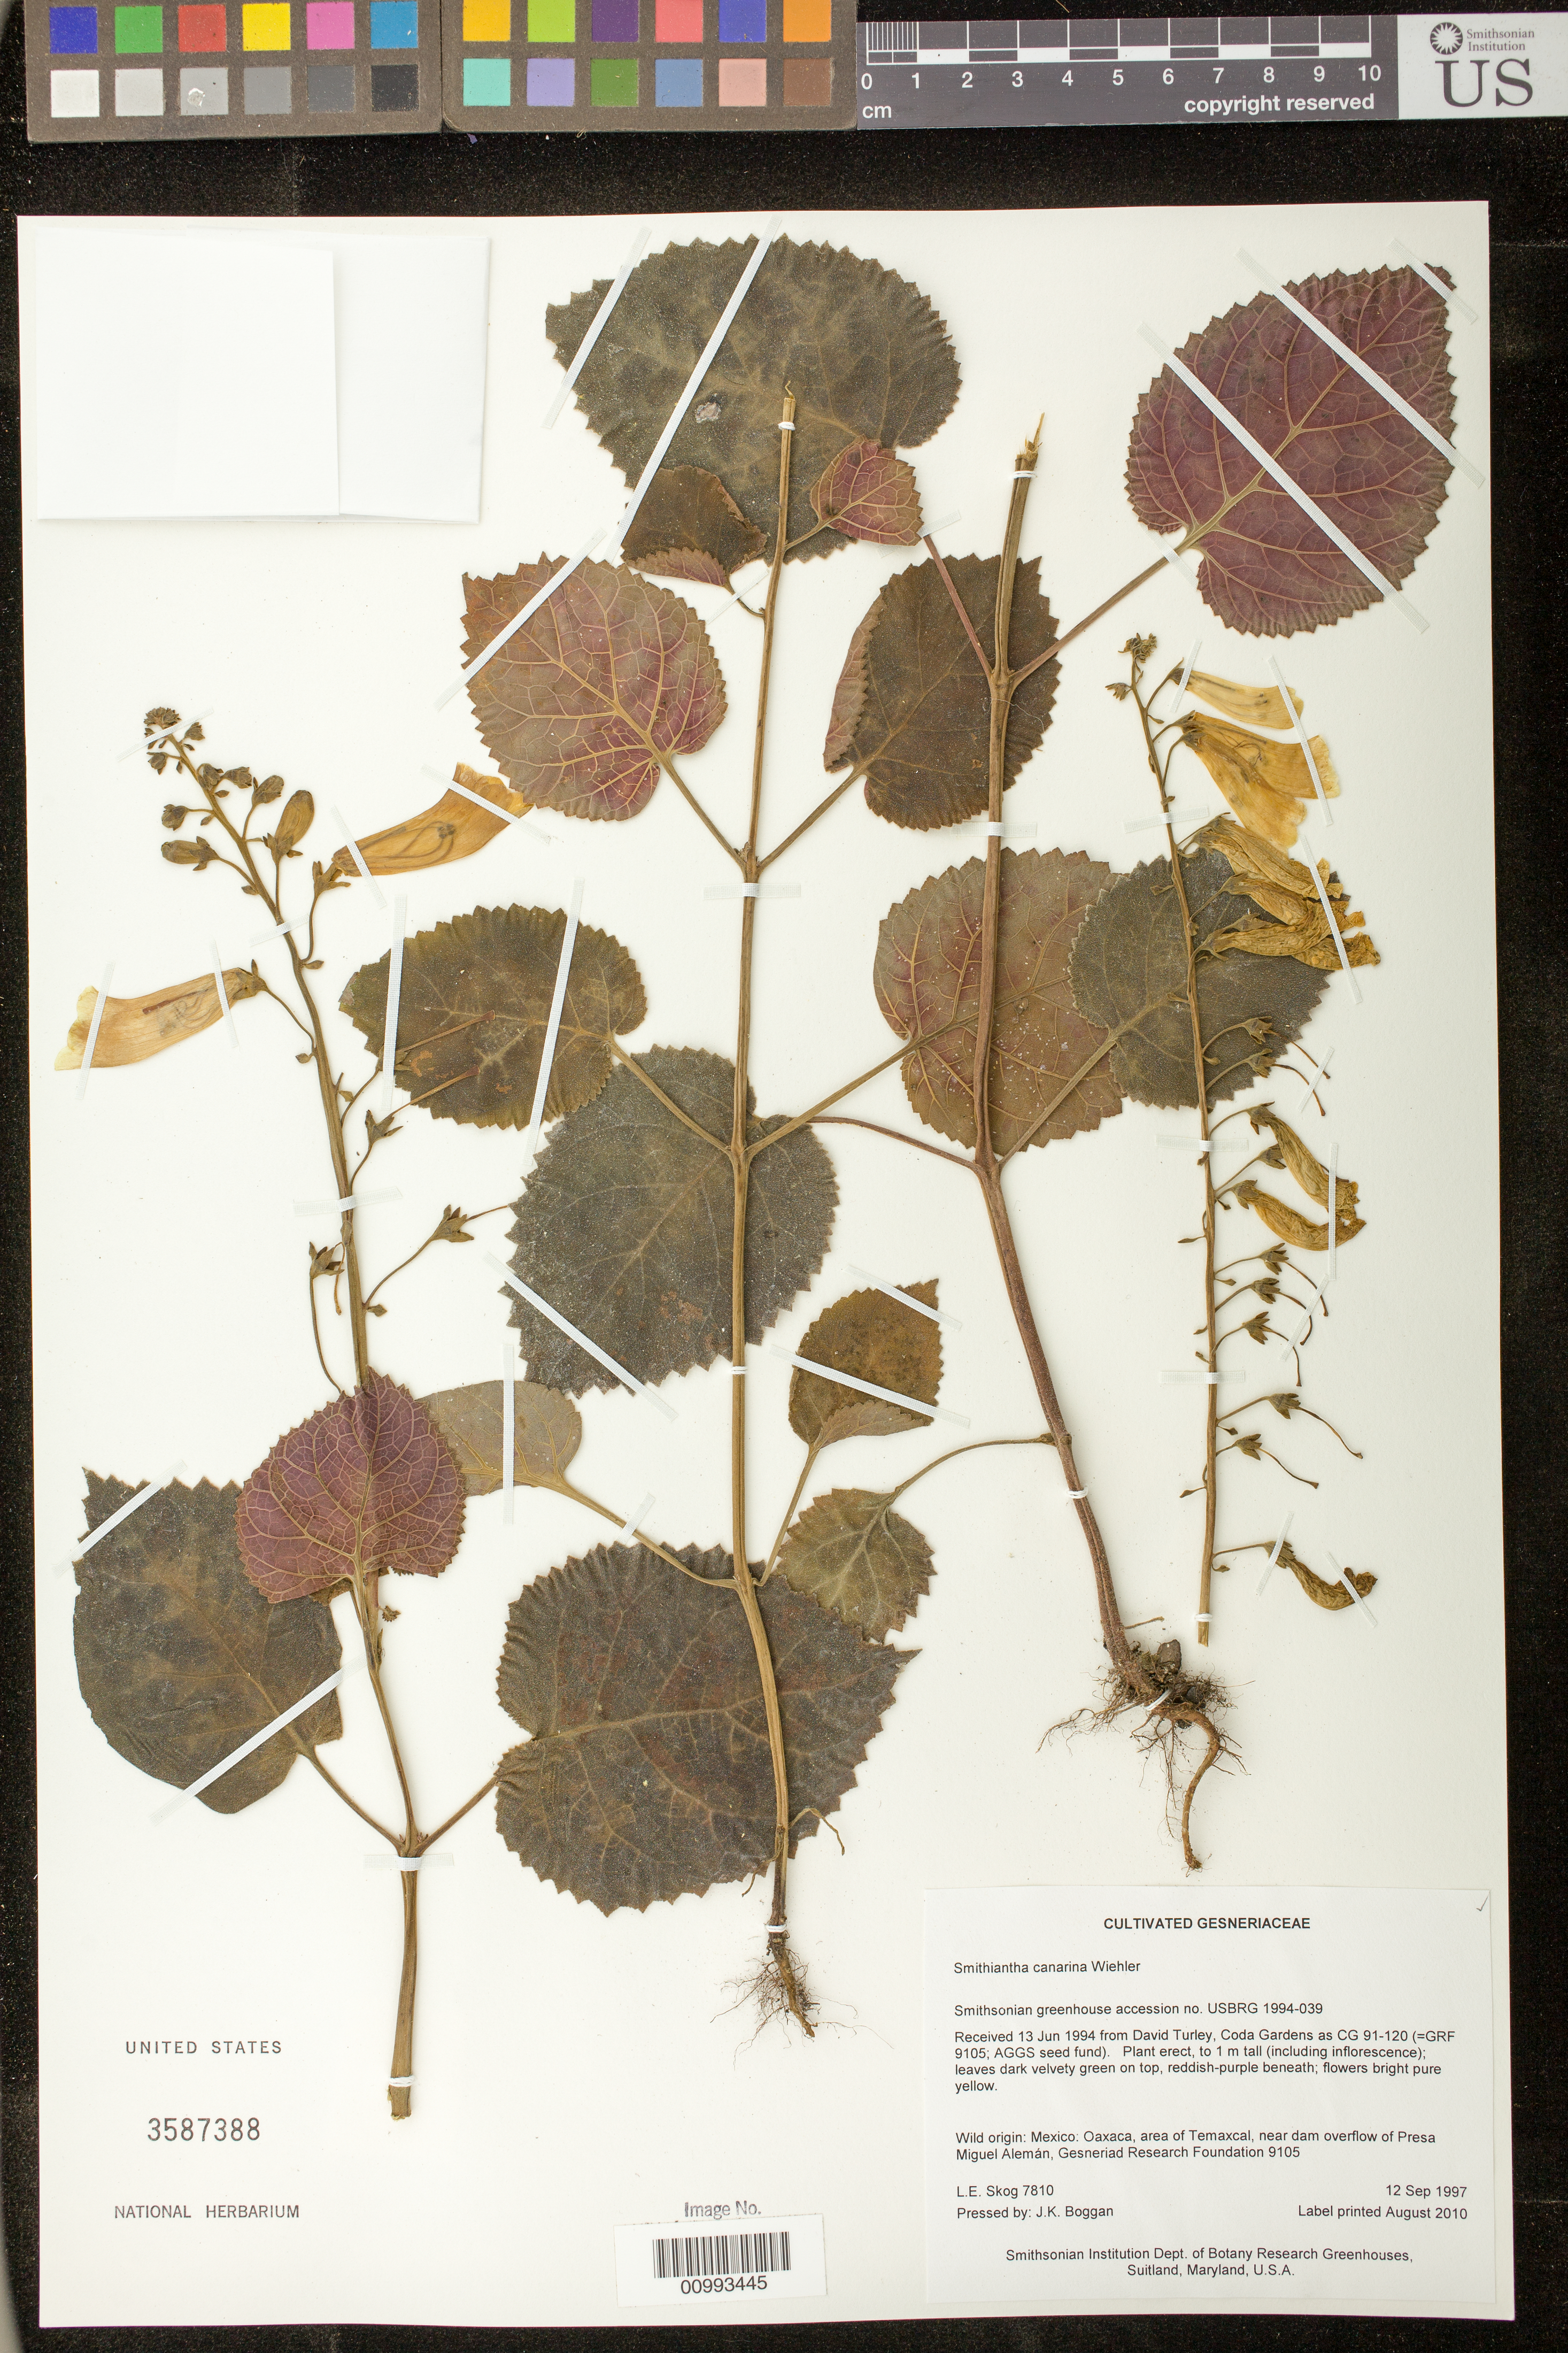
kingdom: Plantae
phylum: Tracheophyta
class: Magnoliopsida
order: Lamiales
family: Gesneriaceae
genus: Smithiantha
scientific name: Smithiantha canarina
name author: Wiehler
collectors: L. E. Skog & J. K. Boggan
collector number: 7810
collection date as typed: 12 Sep 1997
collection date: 1997-09-12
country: Mexico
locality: Smithsonian Institution Dept. of Botany Research Greenhouses, Suitland, Maryland, U.S.A.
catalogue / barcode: US 3587388